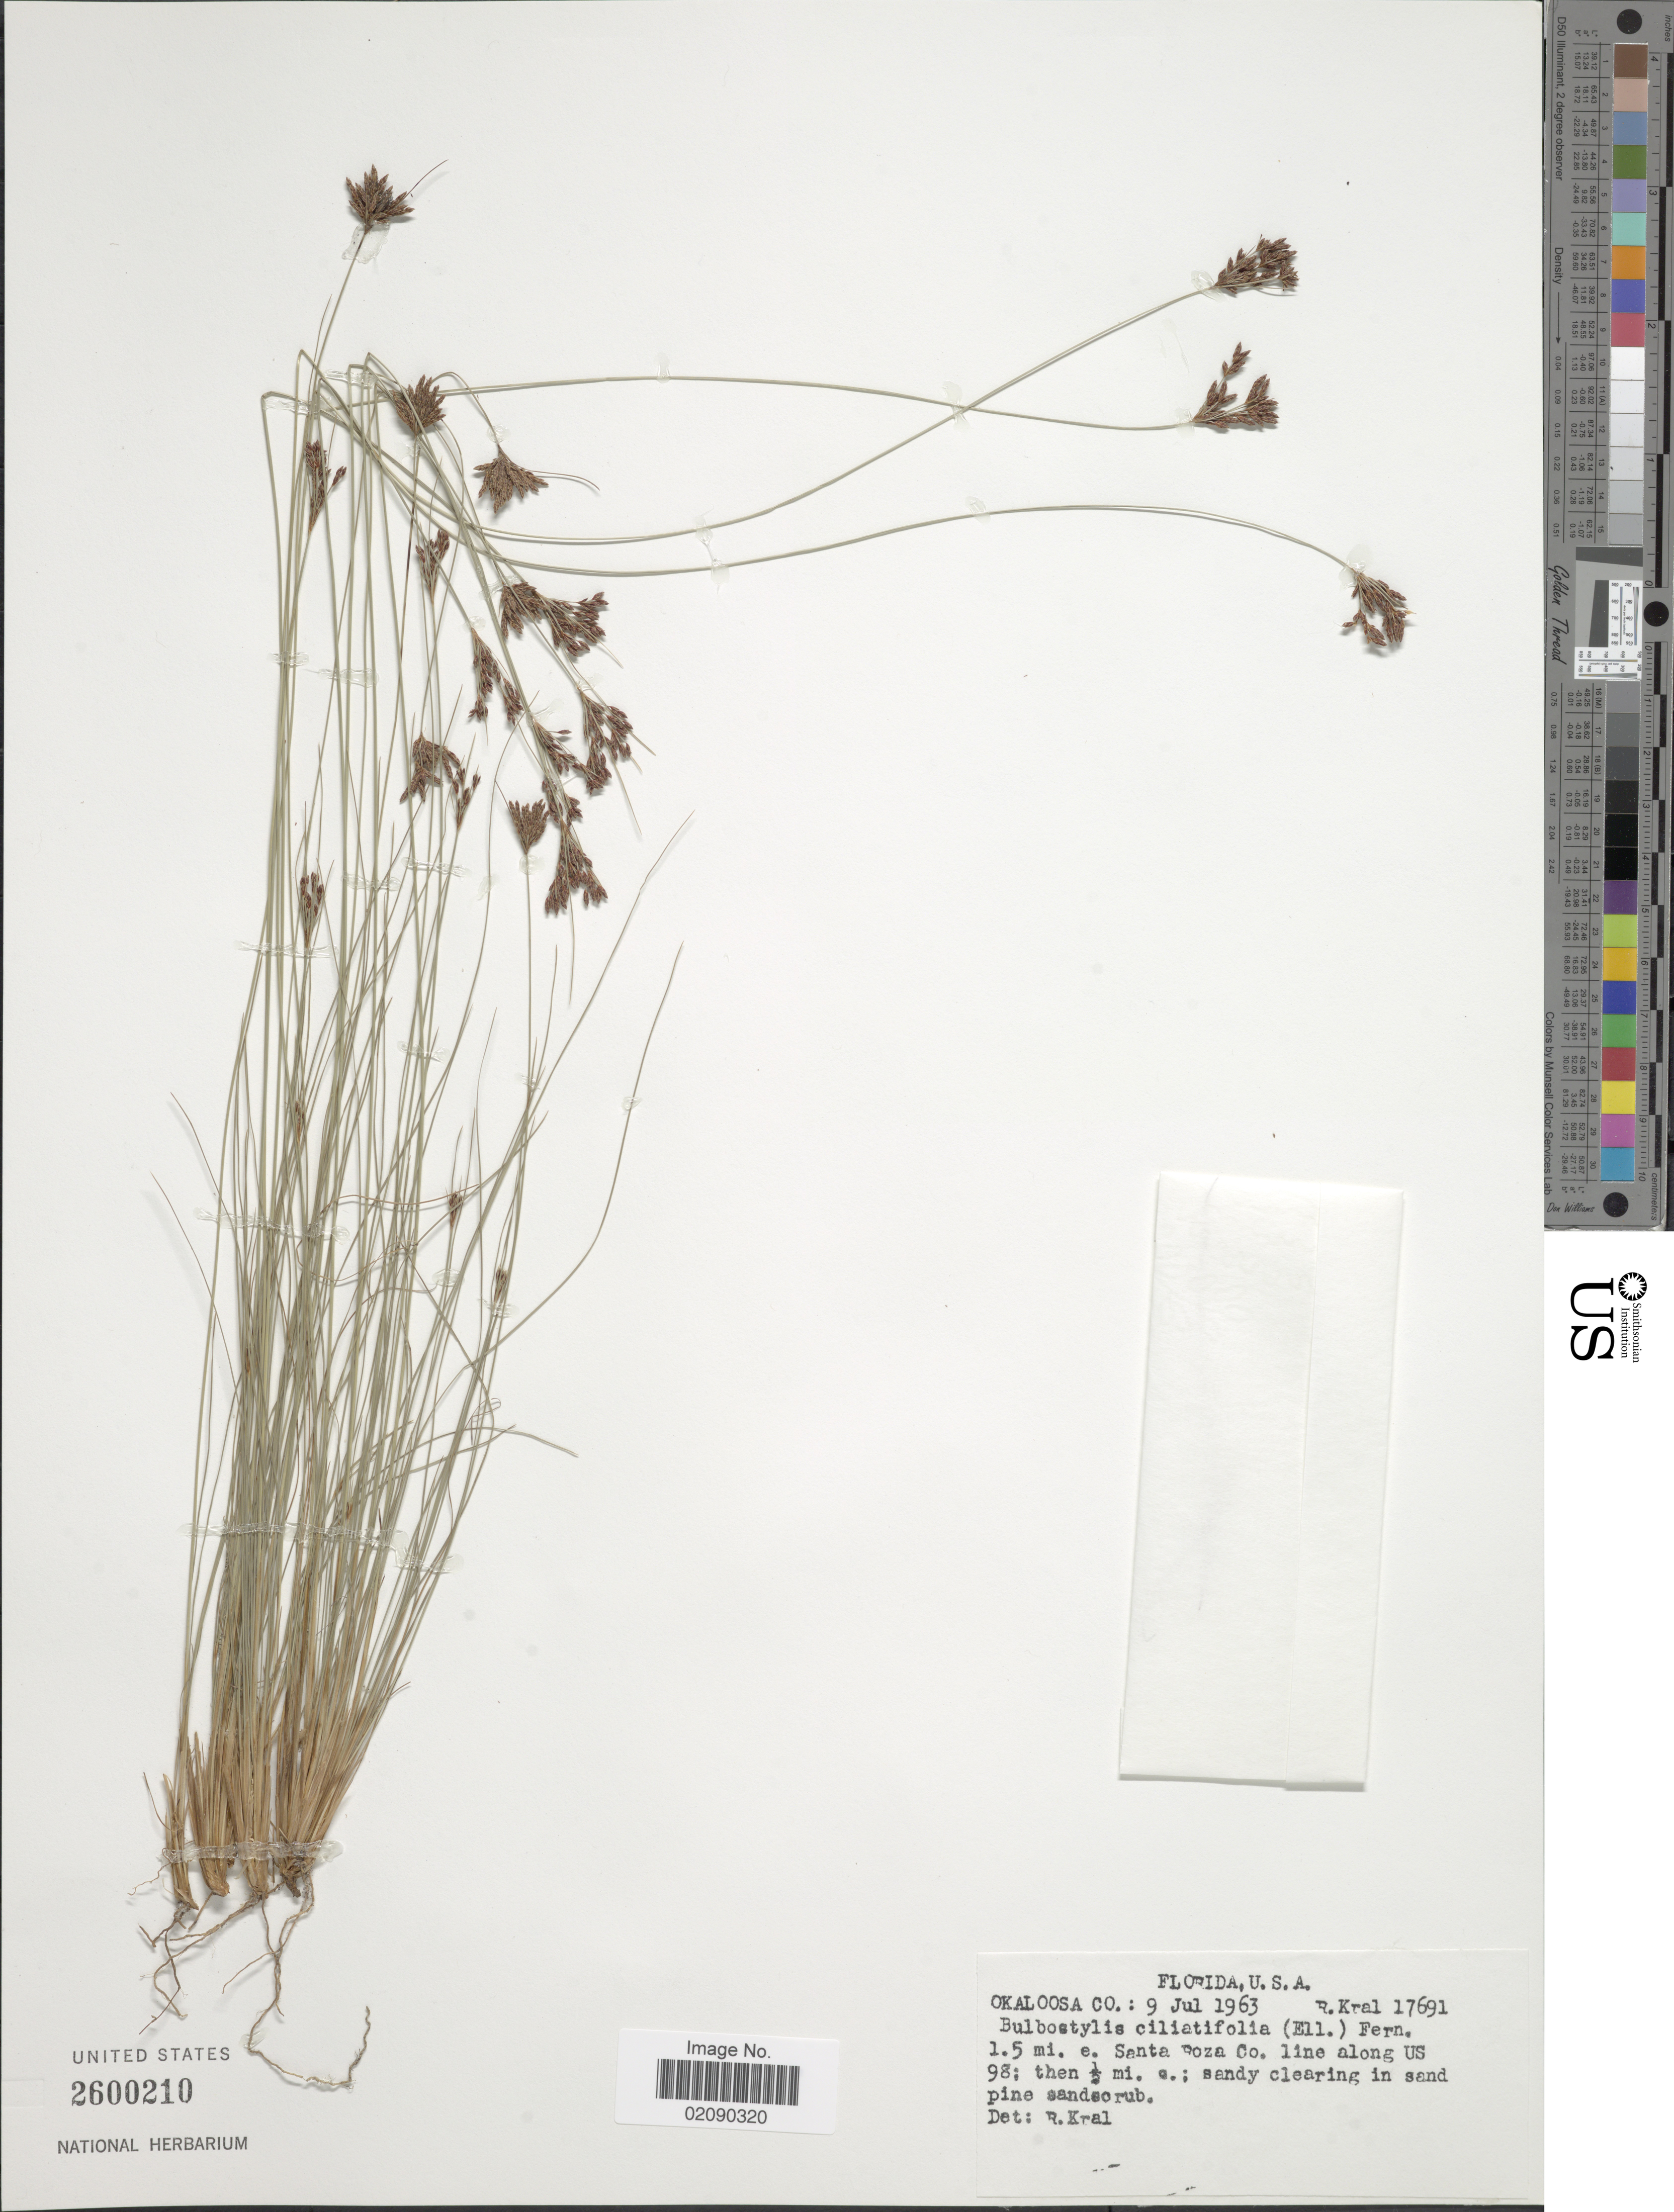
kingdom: Plantae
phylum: Tracheophyta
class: Liliopsida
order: Poales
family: Cyperaceae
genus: Bulbostylis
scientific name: Bulbostylis ciliatifolia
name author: (Elliott) Fernald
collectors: R. Kral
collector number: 17691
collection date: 1963-07-09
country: United States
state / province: Florida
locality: Okaloosa Co. 1.5 mi. e. Santa Rosa Co. line along US 98; then ½ mi. e.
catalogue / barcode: US 2600210